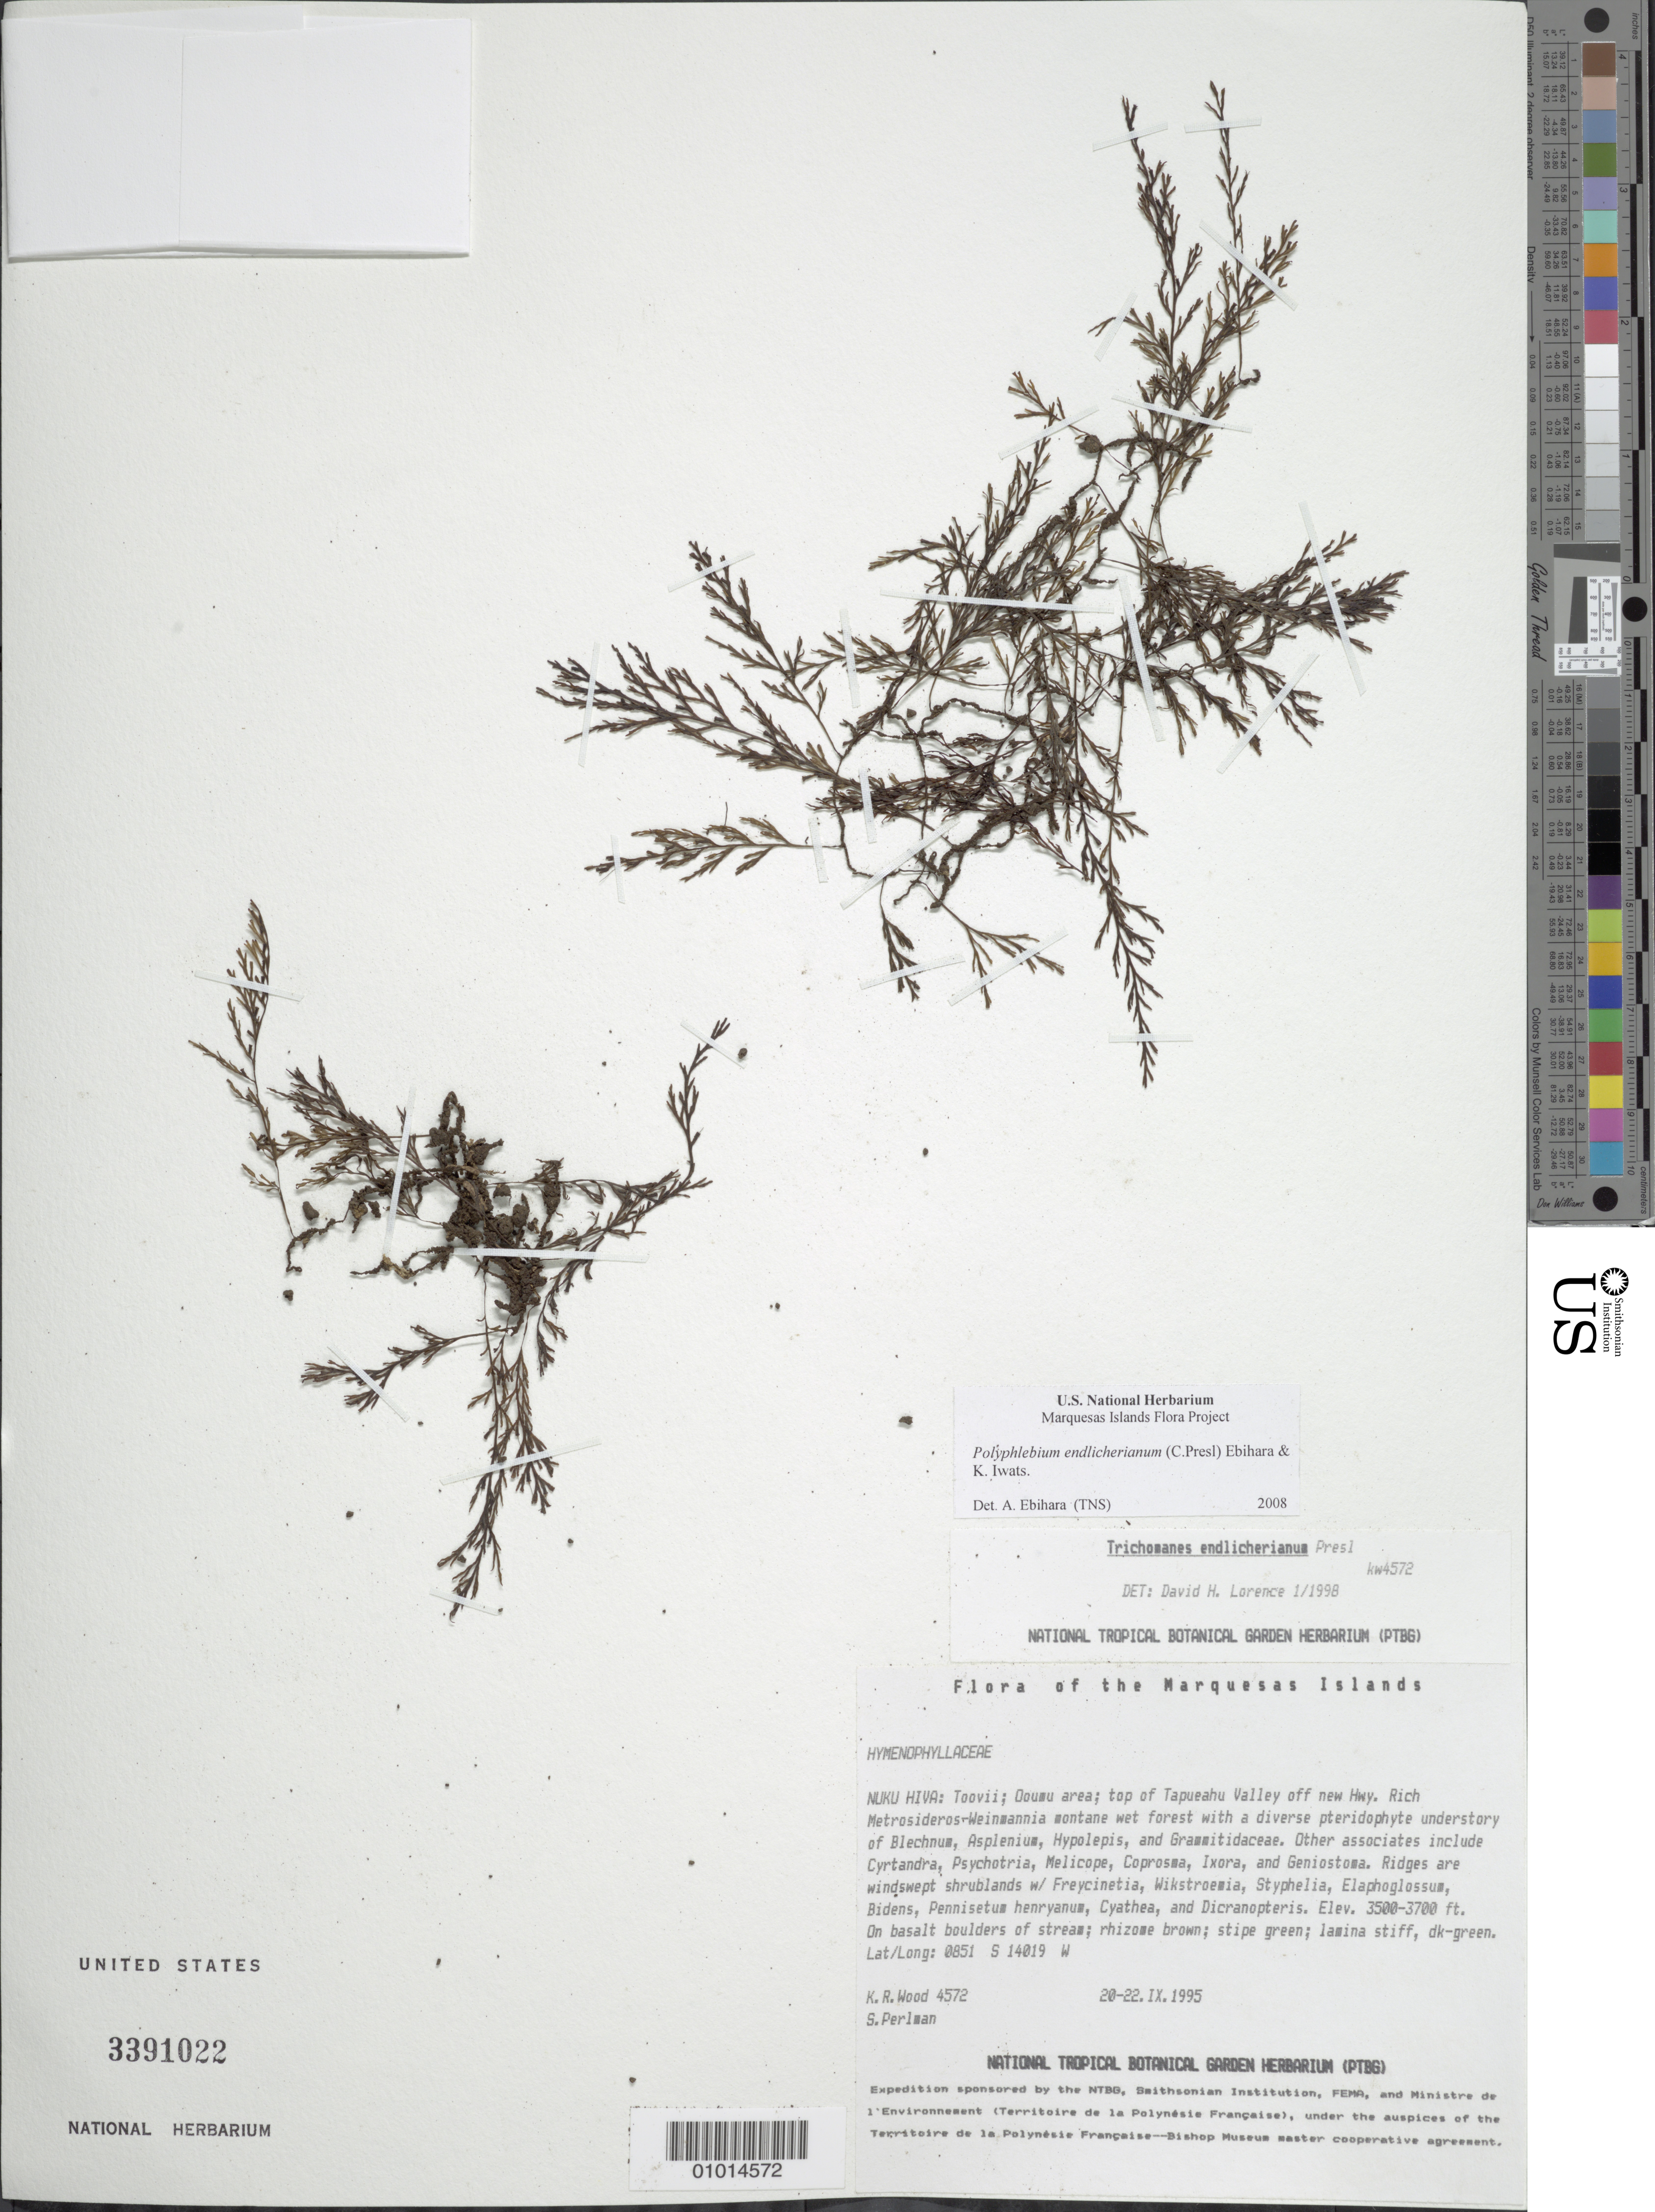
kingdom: Plantae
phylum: Tracheophyta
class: Polypodiopsida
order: Hymenophyllales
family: Hymenophyllaceae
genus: Polyphlebium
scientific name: Polyphlebium endlicherianum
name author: (C. Presl) Ebihara & K. Iwats.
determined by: Ebihara, A.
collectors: K. R. Wood & S. P. Perlman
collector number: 4572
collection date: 1995-09-20/1995-09-22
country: French Polynesia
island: Nuku Hiva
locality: Toovii, Ooumu area, top of Tapueahu Valley off new hwy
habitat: rich Metrosideros-Weinmannia montane wet forests w/ diverse pteridophyte understory (Blechnum, Hypolepis, Asplenium, Grammitidaceae)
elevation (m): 1067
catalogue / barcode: US 3391022